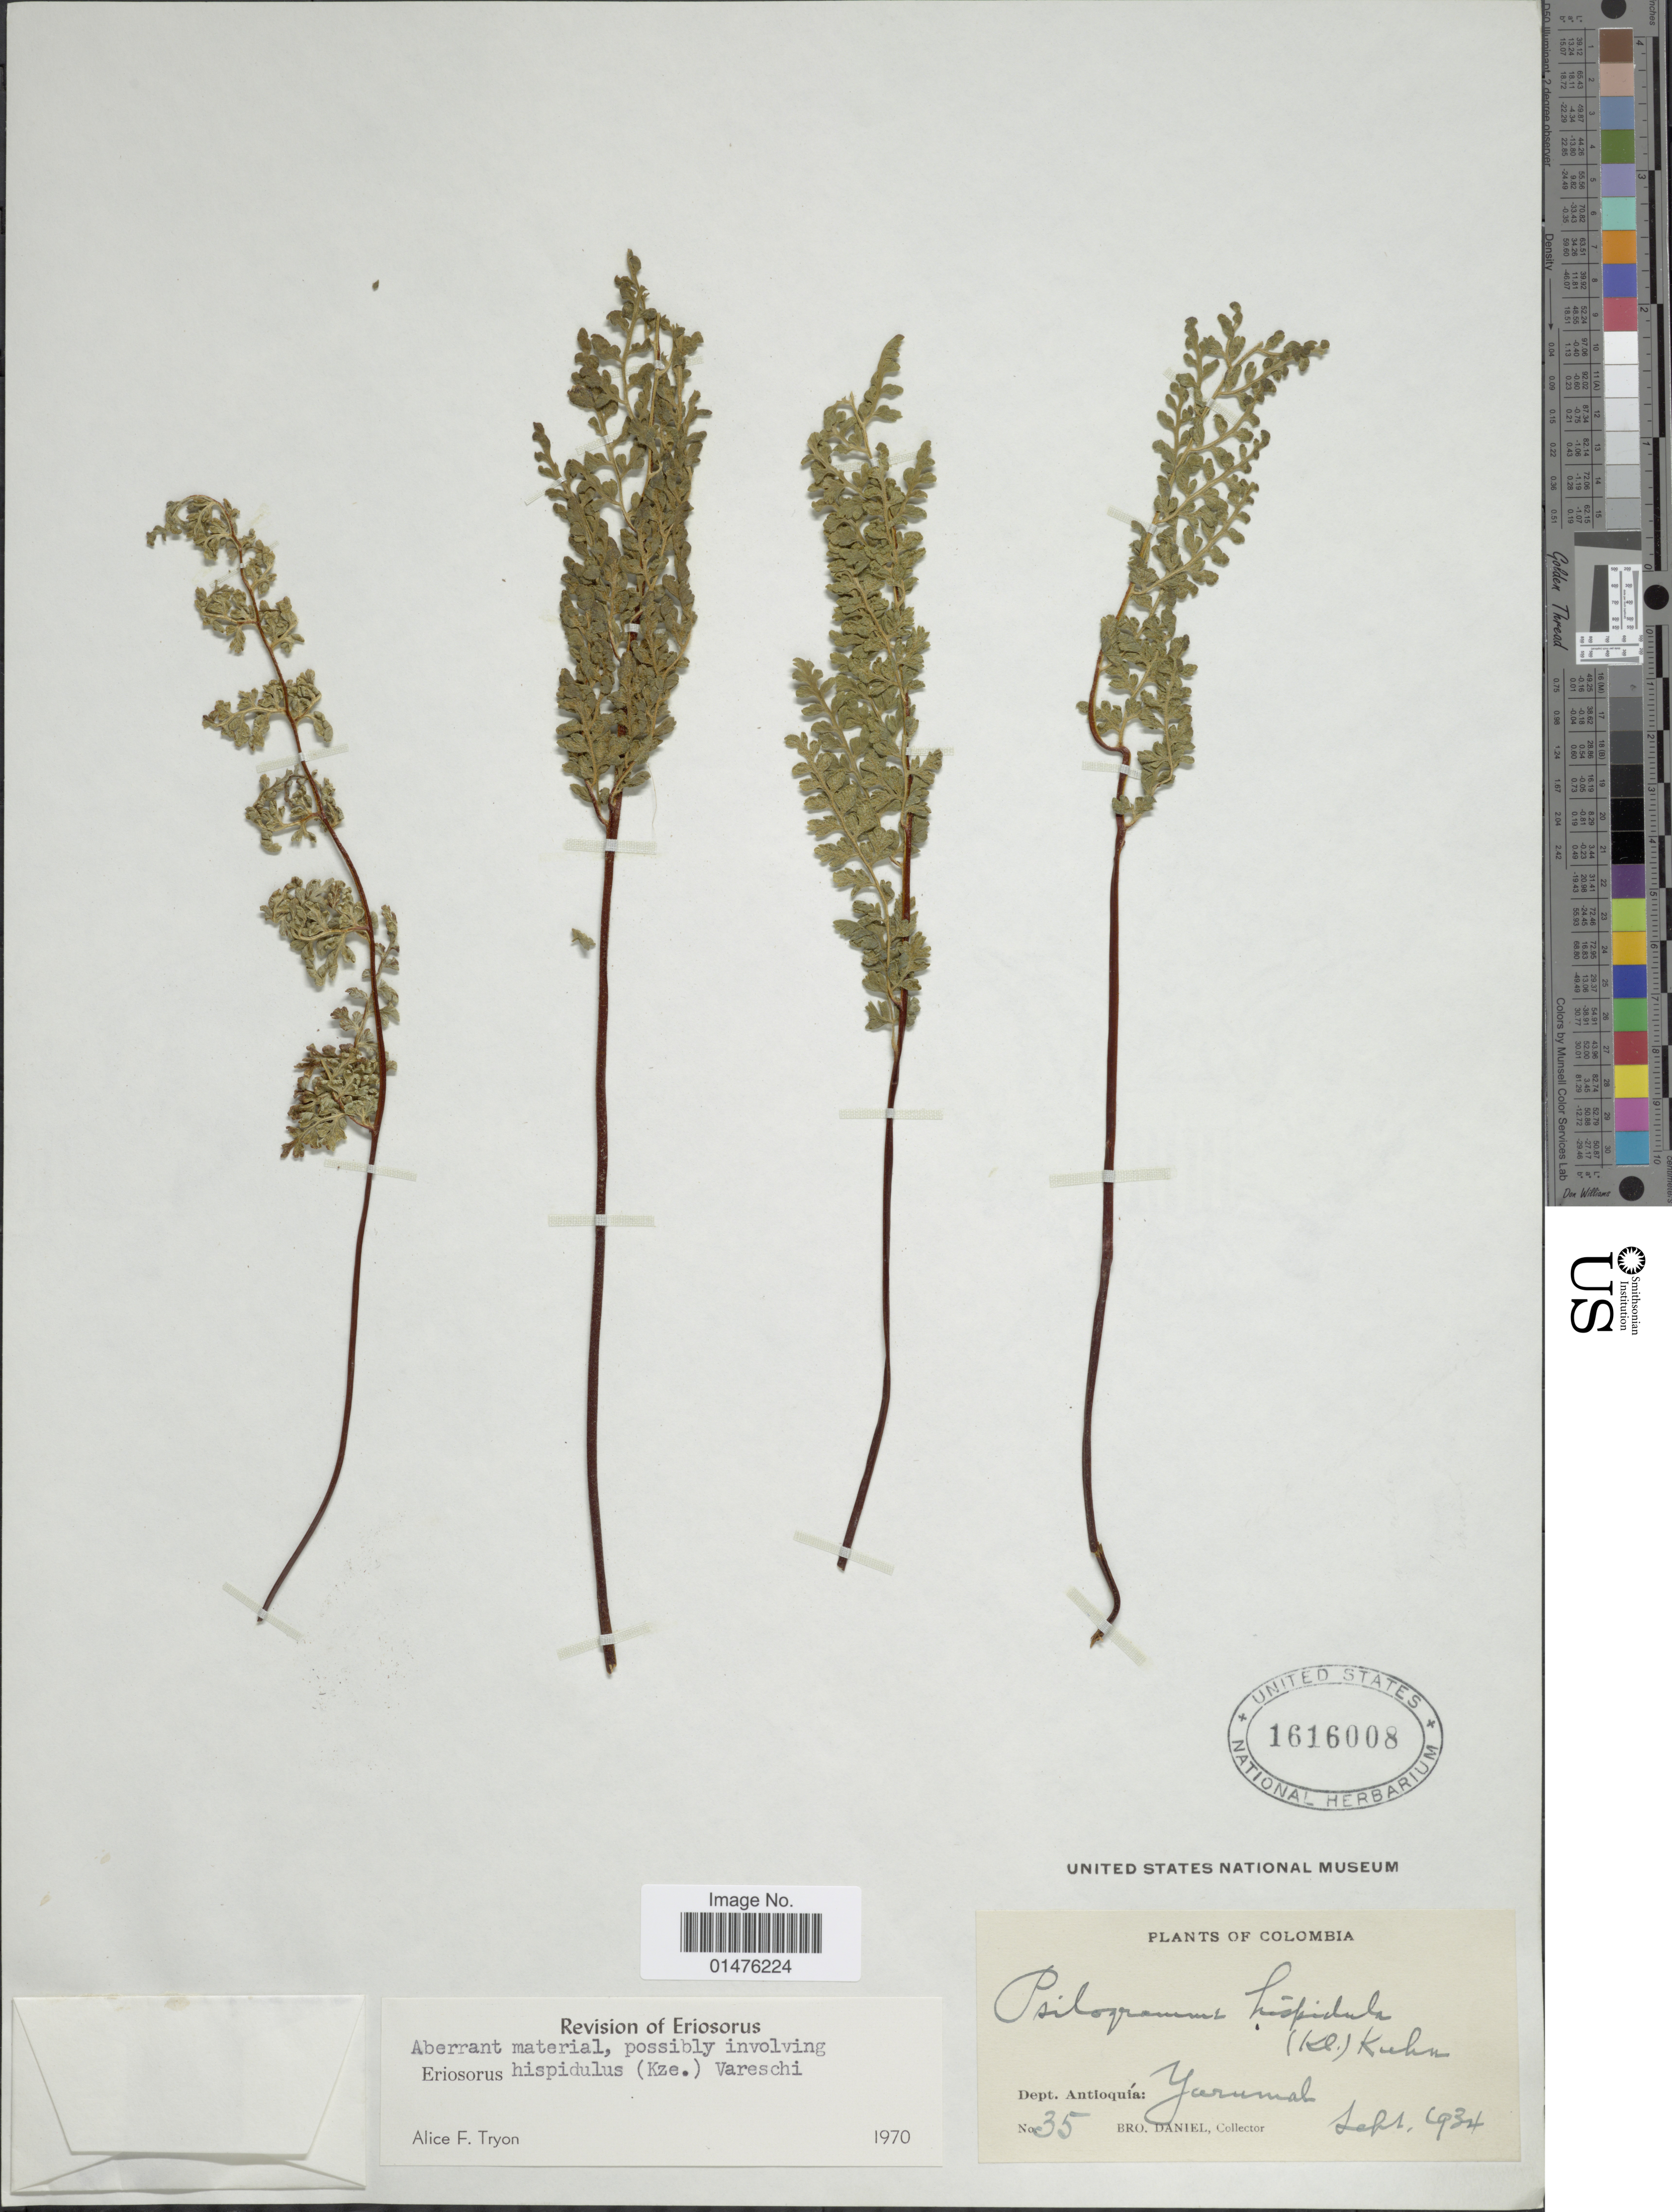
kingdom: Plantae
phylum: Tracheophyta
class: Polypodiopsida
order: Polypodiales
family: Pteridaceae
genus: Jamesonia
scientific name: Jamesonia hispidula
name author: Kunze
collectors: Bro. Daniel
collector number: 35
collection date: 1934-09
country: Colombia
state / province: Antioquia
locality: Dept. Antioquía: Yarumal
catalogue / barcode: US 1616008